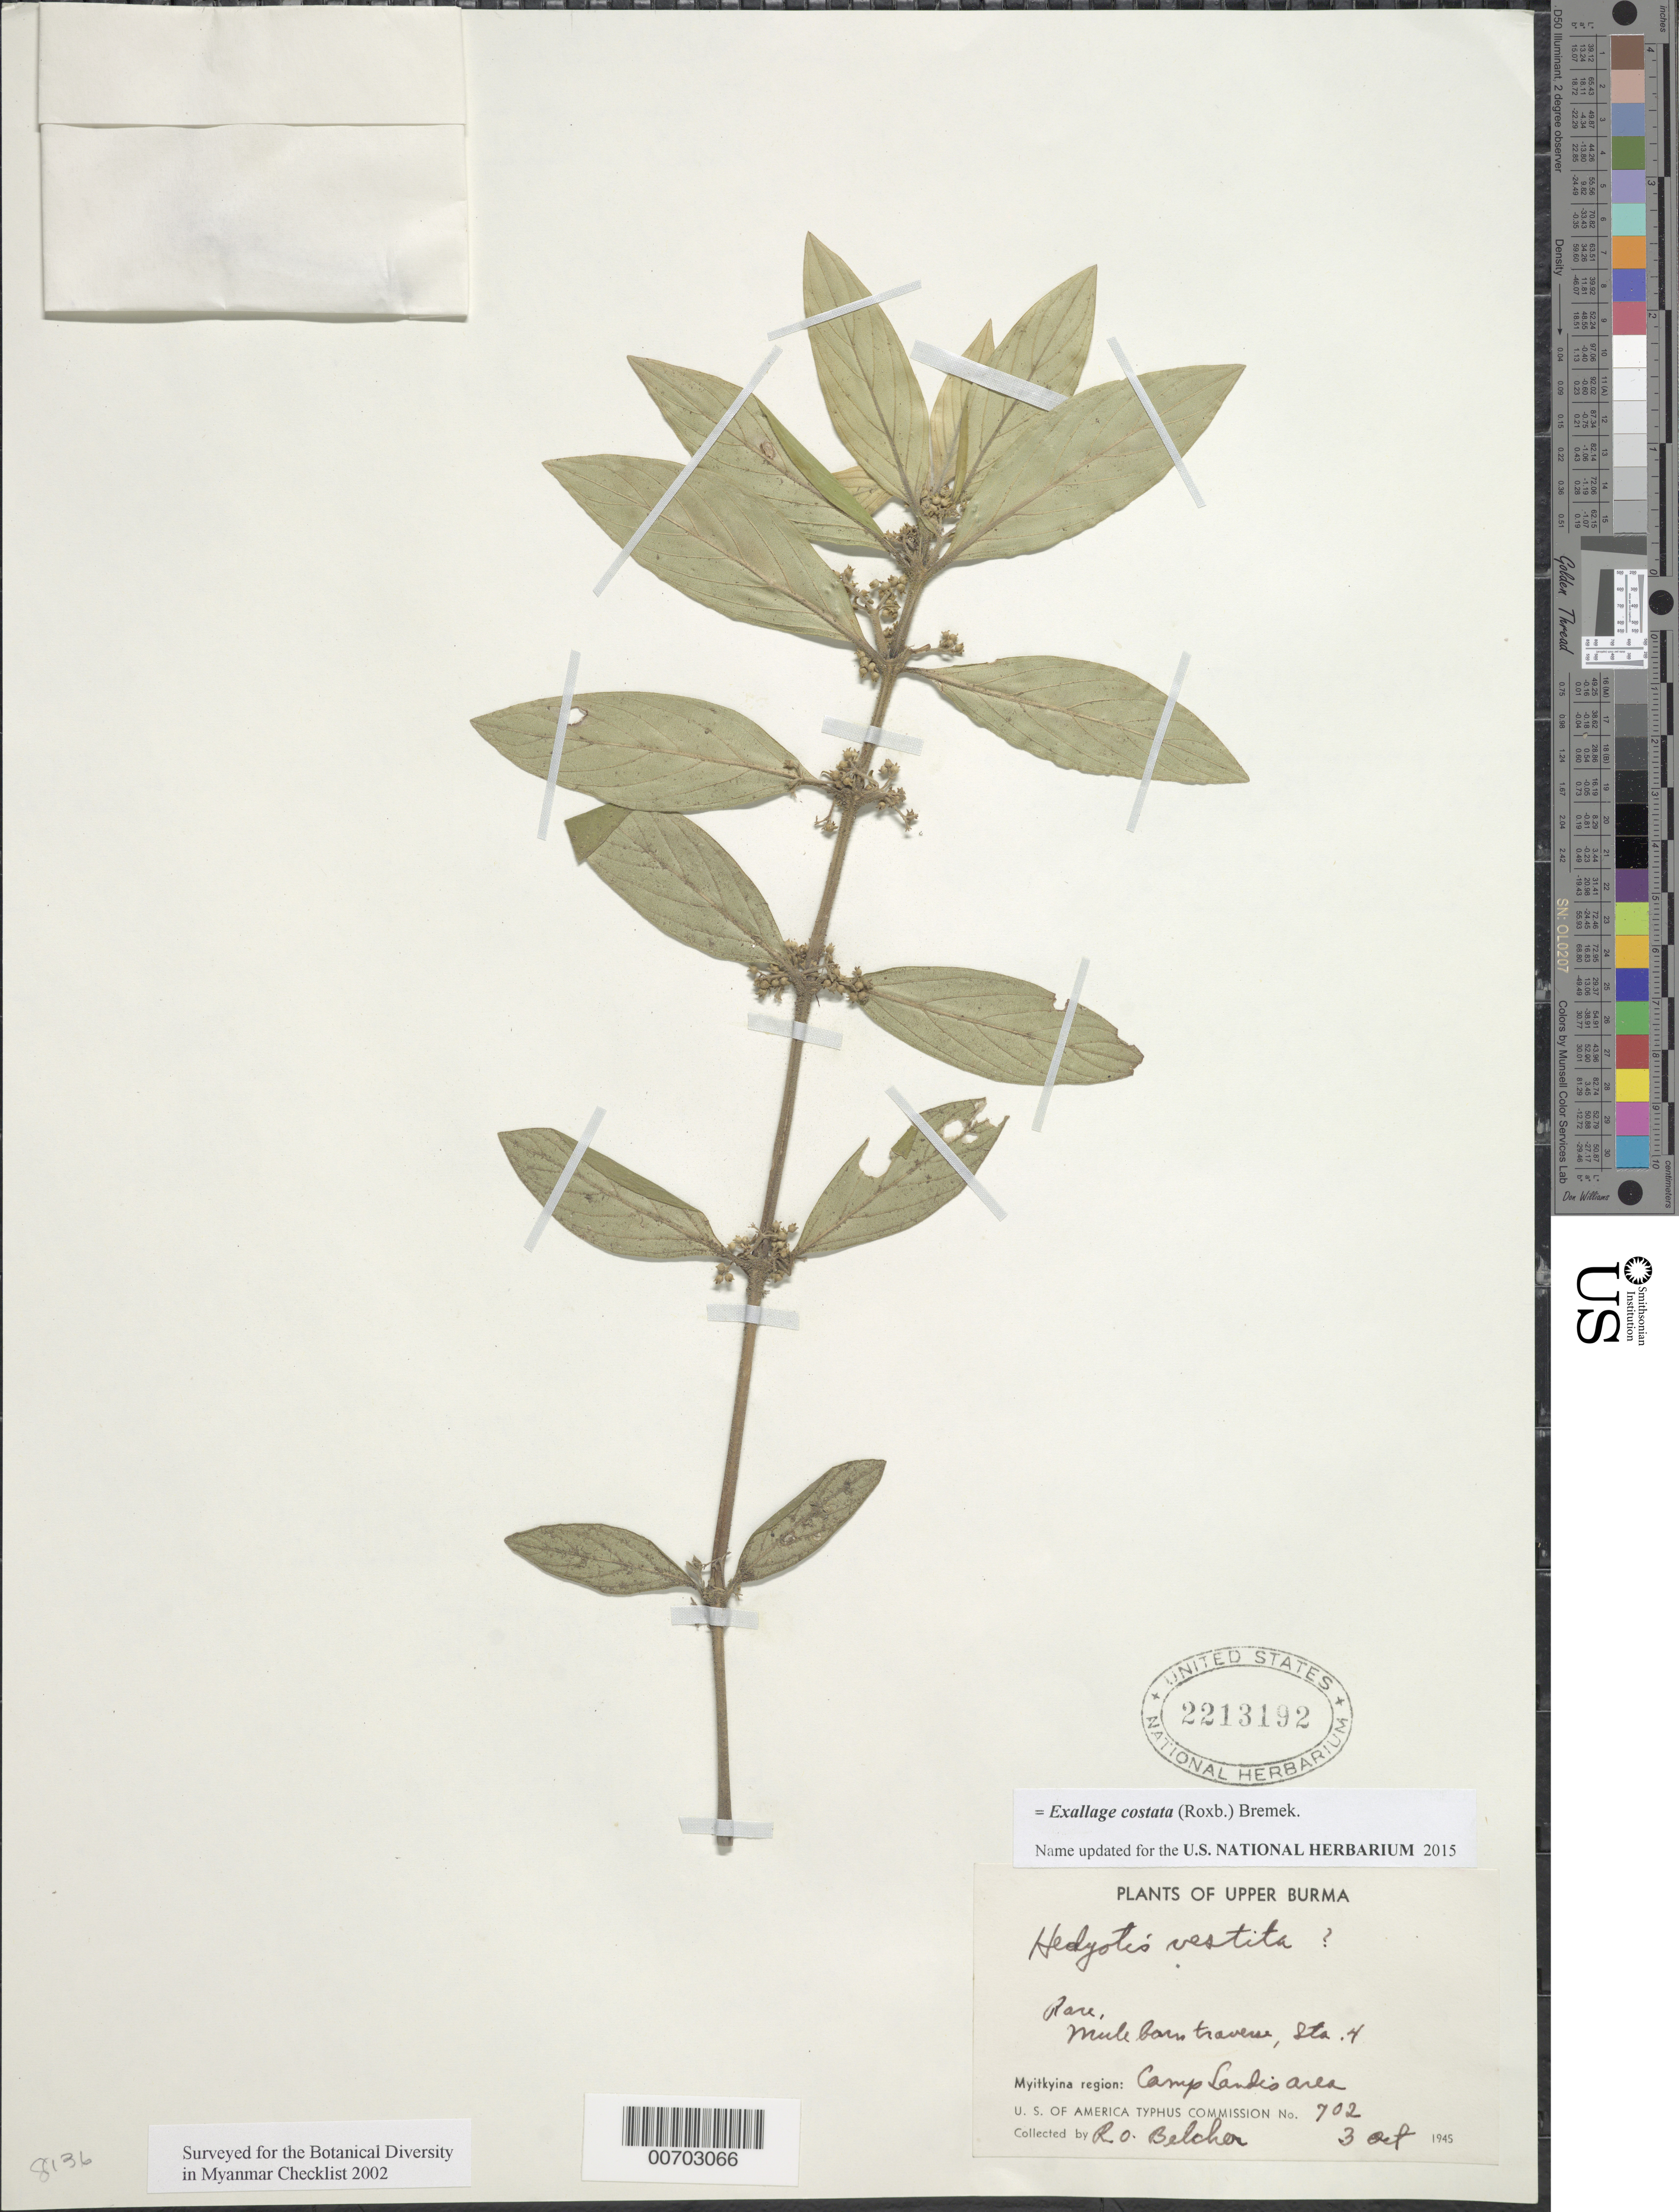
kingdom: Plantae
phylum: Tracheophyta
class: Magnoliopsida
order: Gentianales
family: Rubiaceae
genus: Exallage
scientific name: Exallage costata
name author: (Roxb.) Bremek.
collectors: R. Belcher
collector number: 702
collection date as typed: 03 Oct 1945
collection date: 1945-10-03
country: Myanmar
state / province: Kachin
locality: Myitkyina, Camp Landis area, Sta. 4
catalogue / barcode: US 2213192